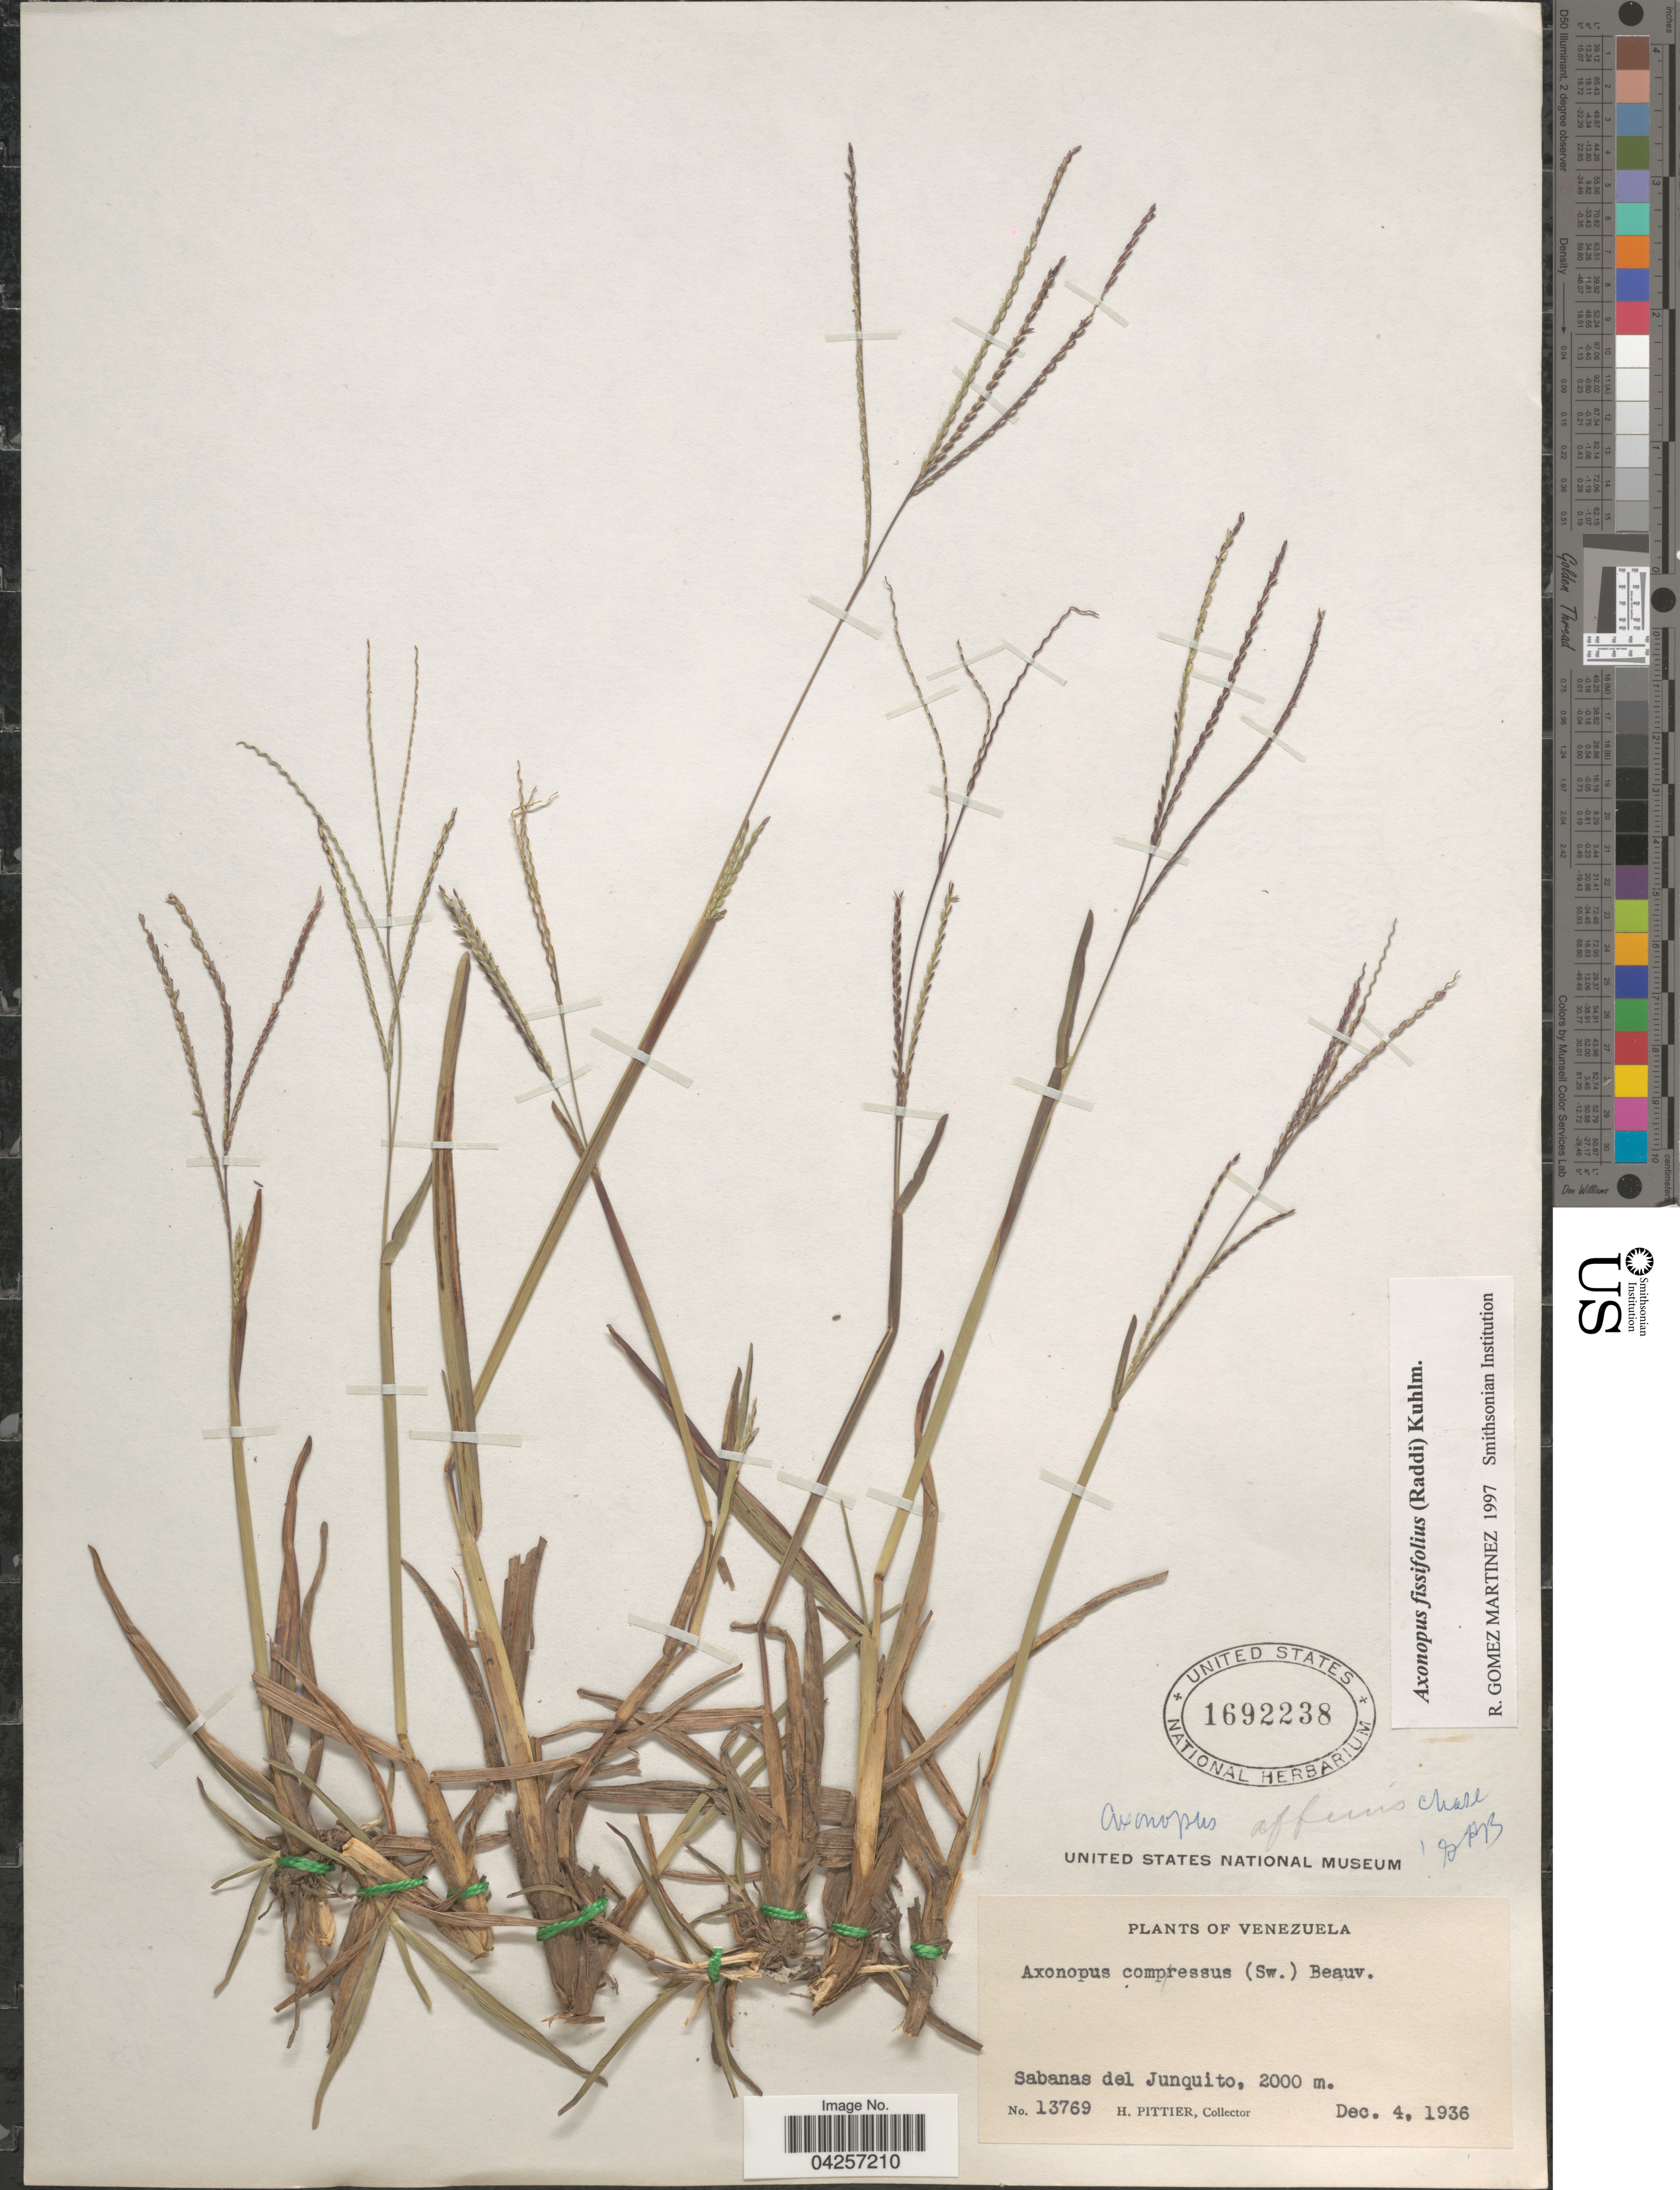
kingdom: Plantae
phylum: Tracheophyta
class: Liliopsida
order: Poales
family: Poaceae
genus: Axonopus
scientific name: Axonopus fissifolius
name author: (Raddi) Kuhlm.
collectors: H. F. Pittier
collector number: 13769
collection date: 1936-12-04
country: Venezuela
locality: Sabanas del Junquito.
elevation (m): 2000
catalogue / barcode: US 1692238